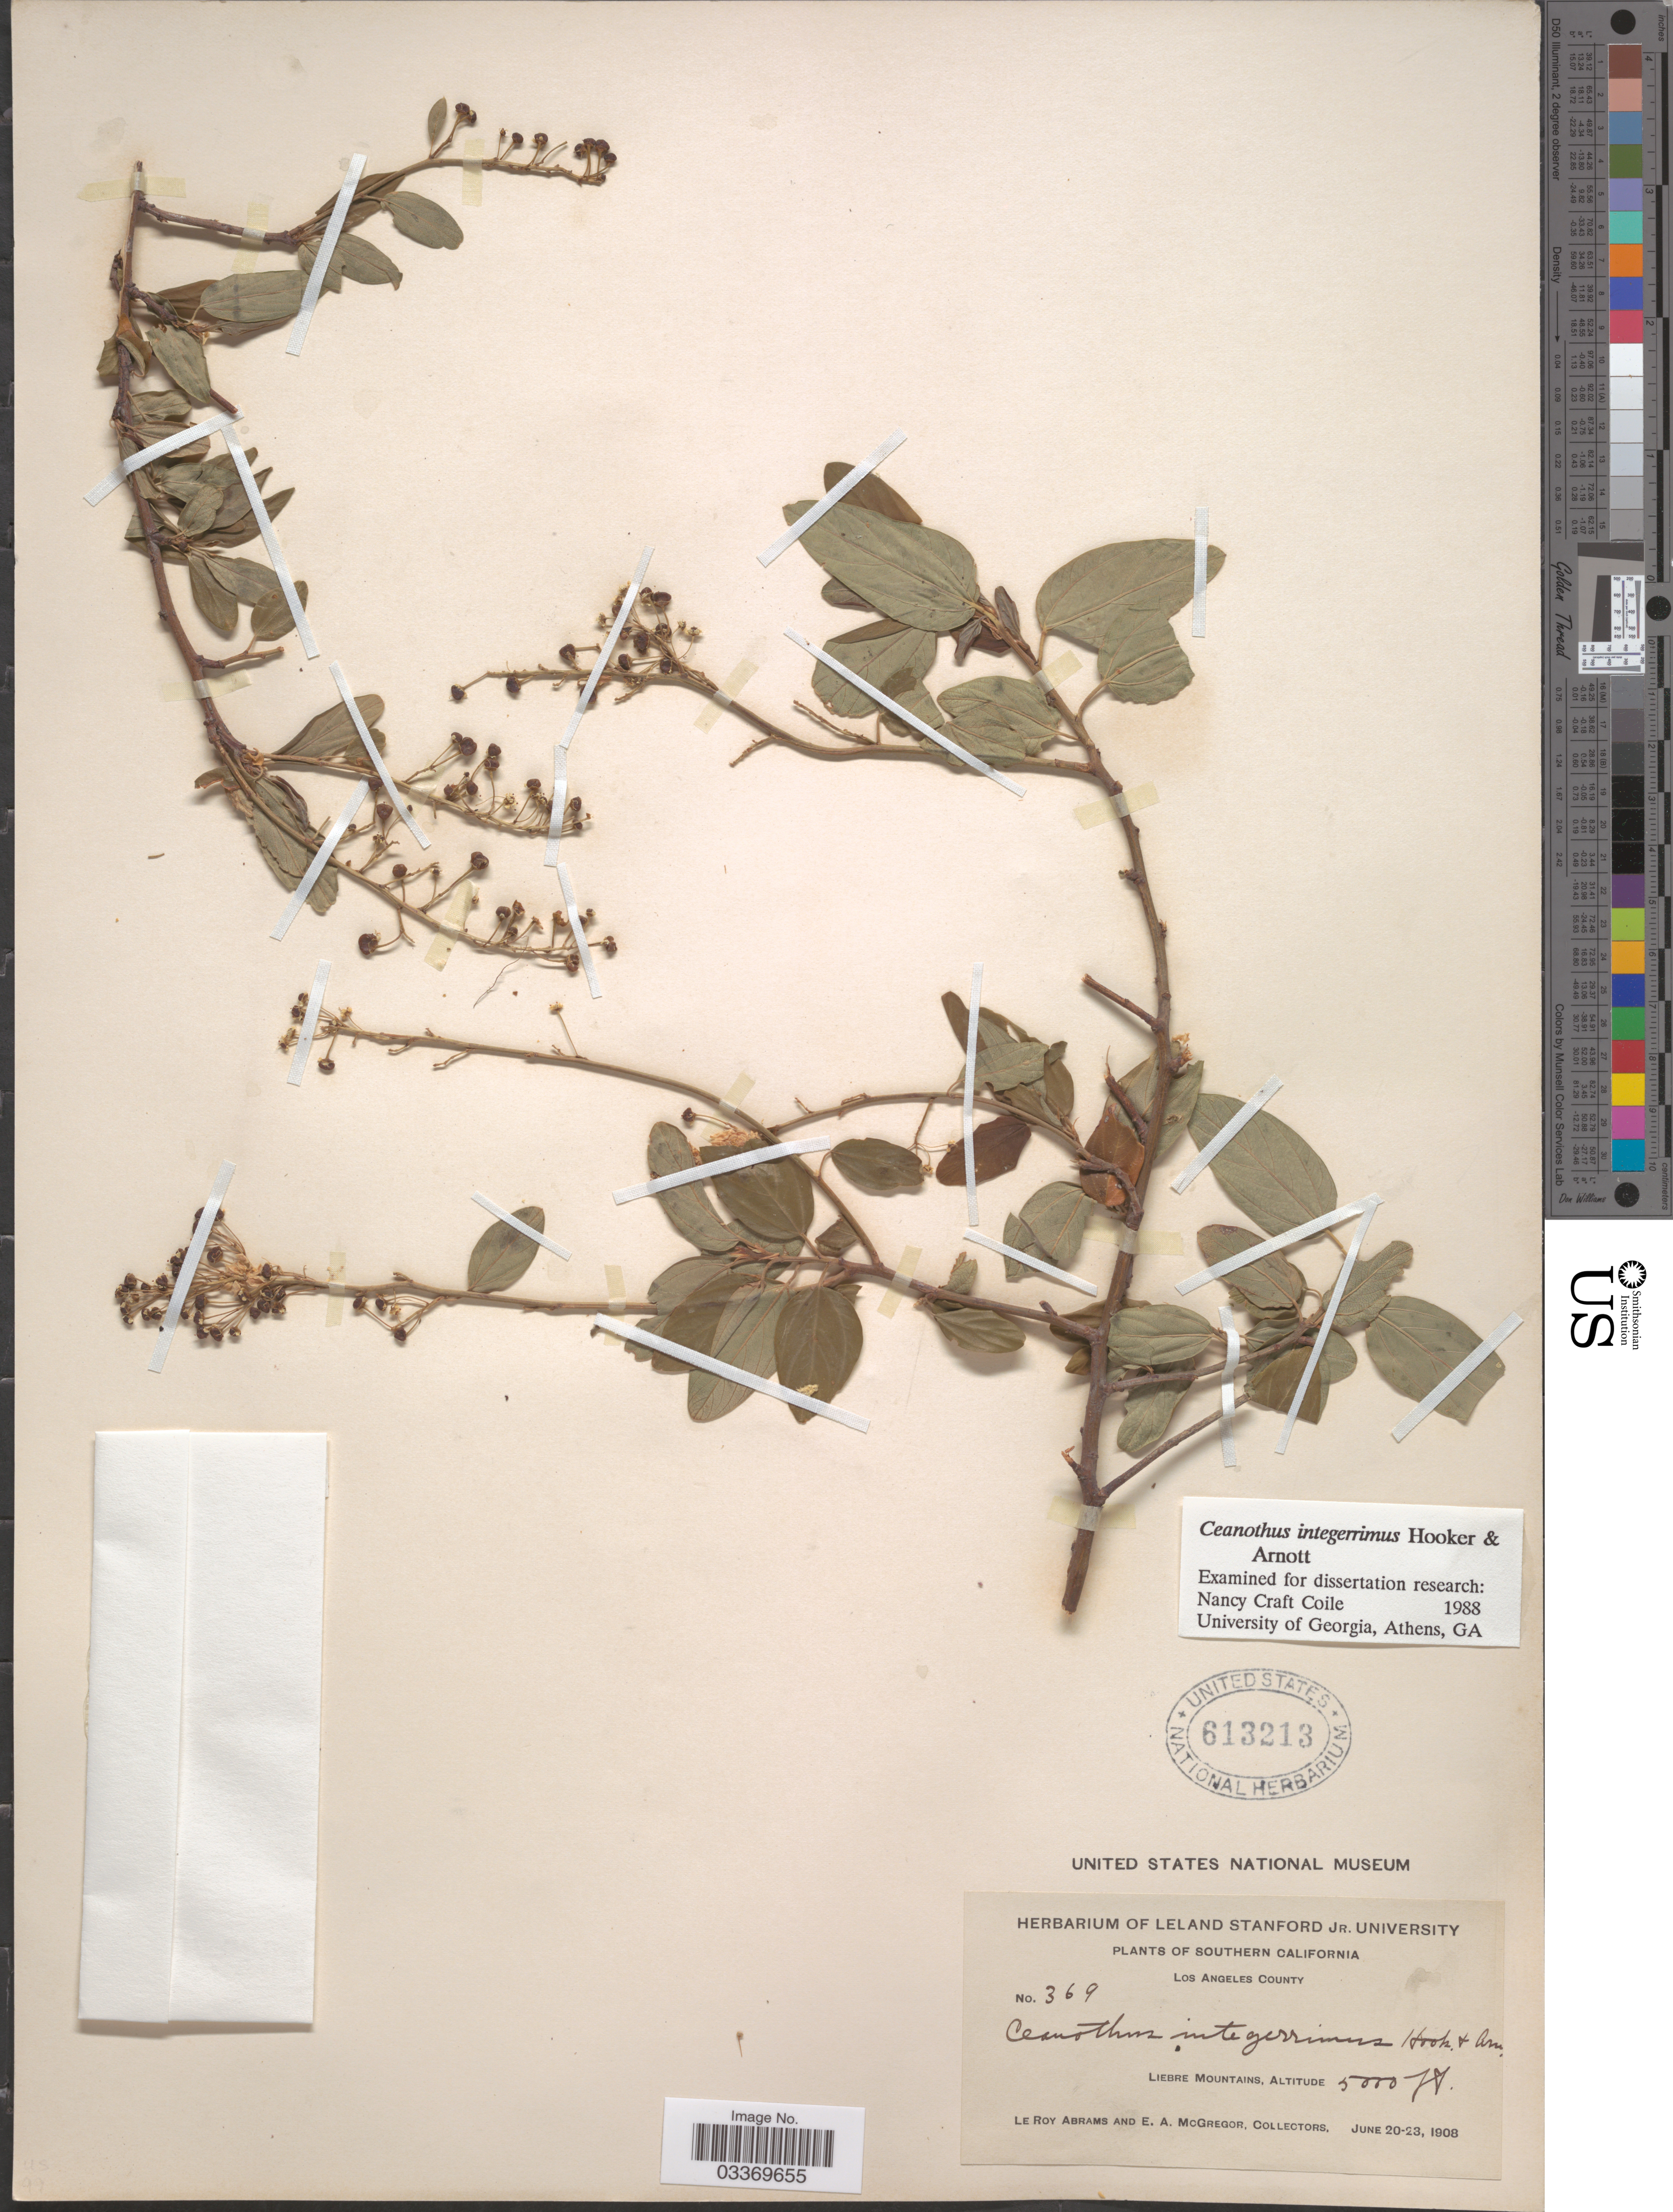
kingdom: Plantae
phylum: Tracheophyta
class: Magnoliopsida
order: Rosales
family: Rhamnaceae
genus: Ceanothus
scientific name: Ceanothus integerrimus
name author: Hook. & Arn.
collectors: L. Abrams & E. A. McGregor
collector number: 369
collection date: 1908-06-20/1908-06-23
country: United States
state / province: California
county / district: Los Angeles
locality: Southern California. Los Angeles County. Liebre Mountains.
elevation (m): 1524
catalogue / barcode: US 613213